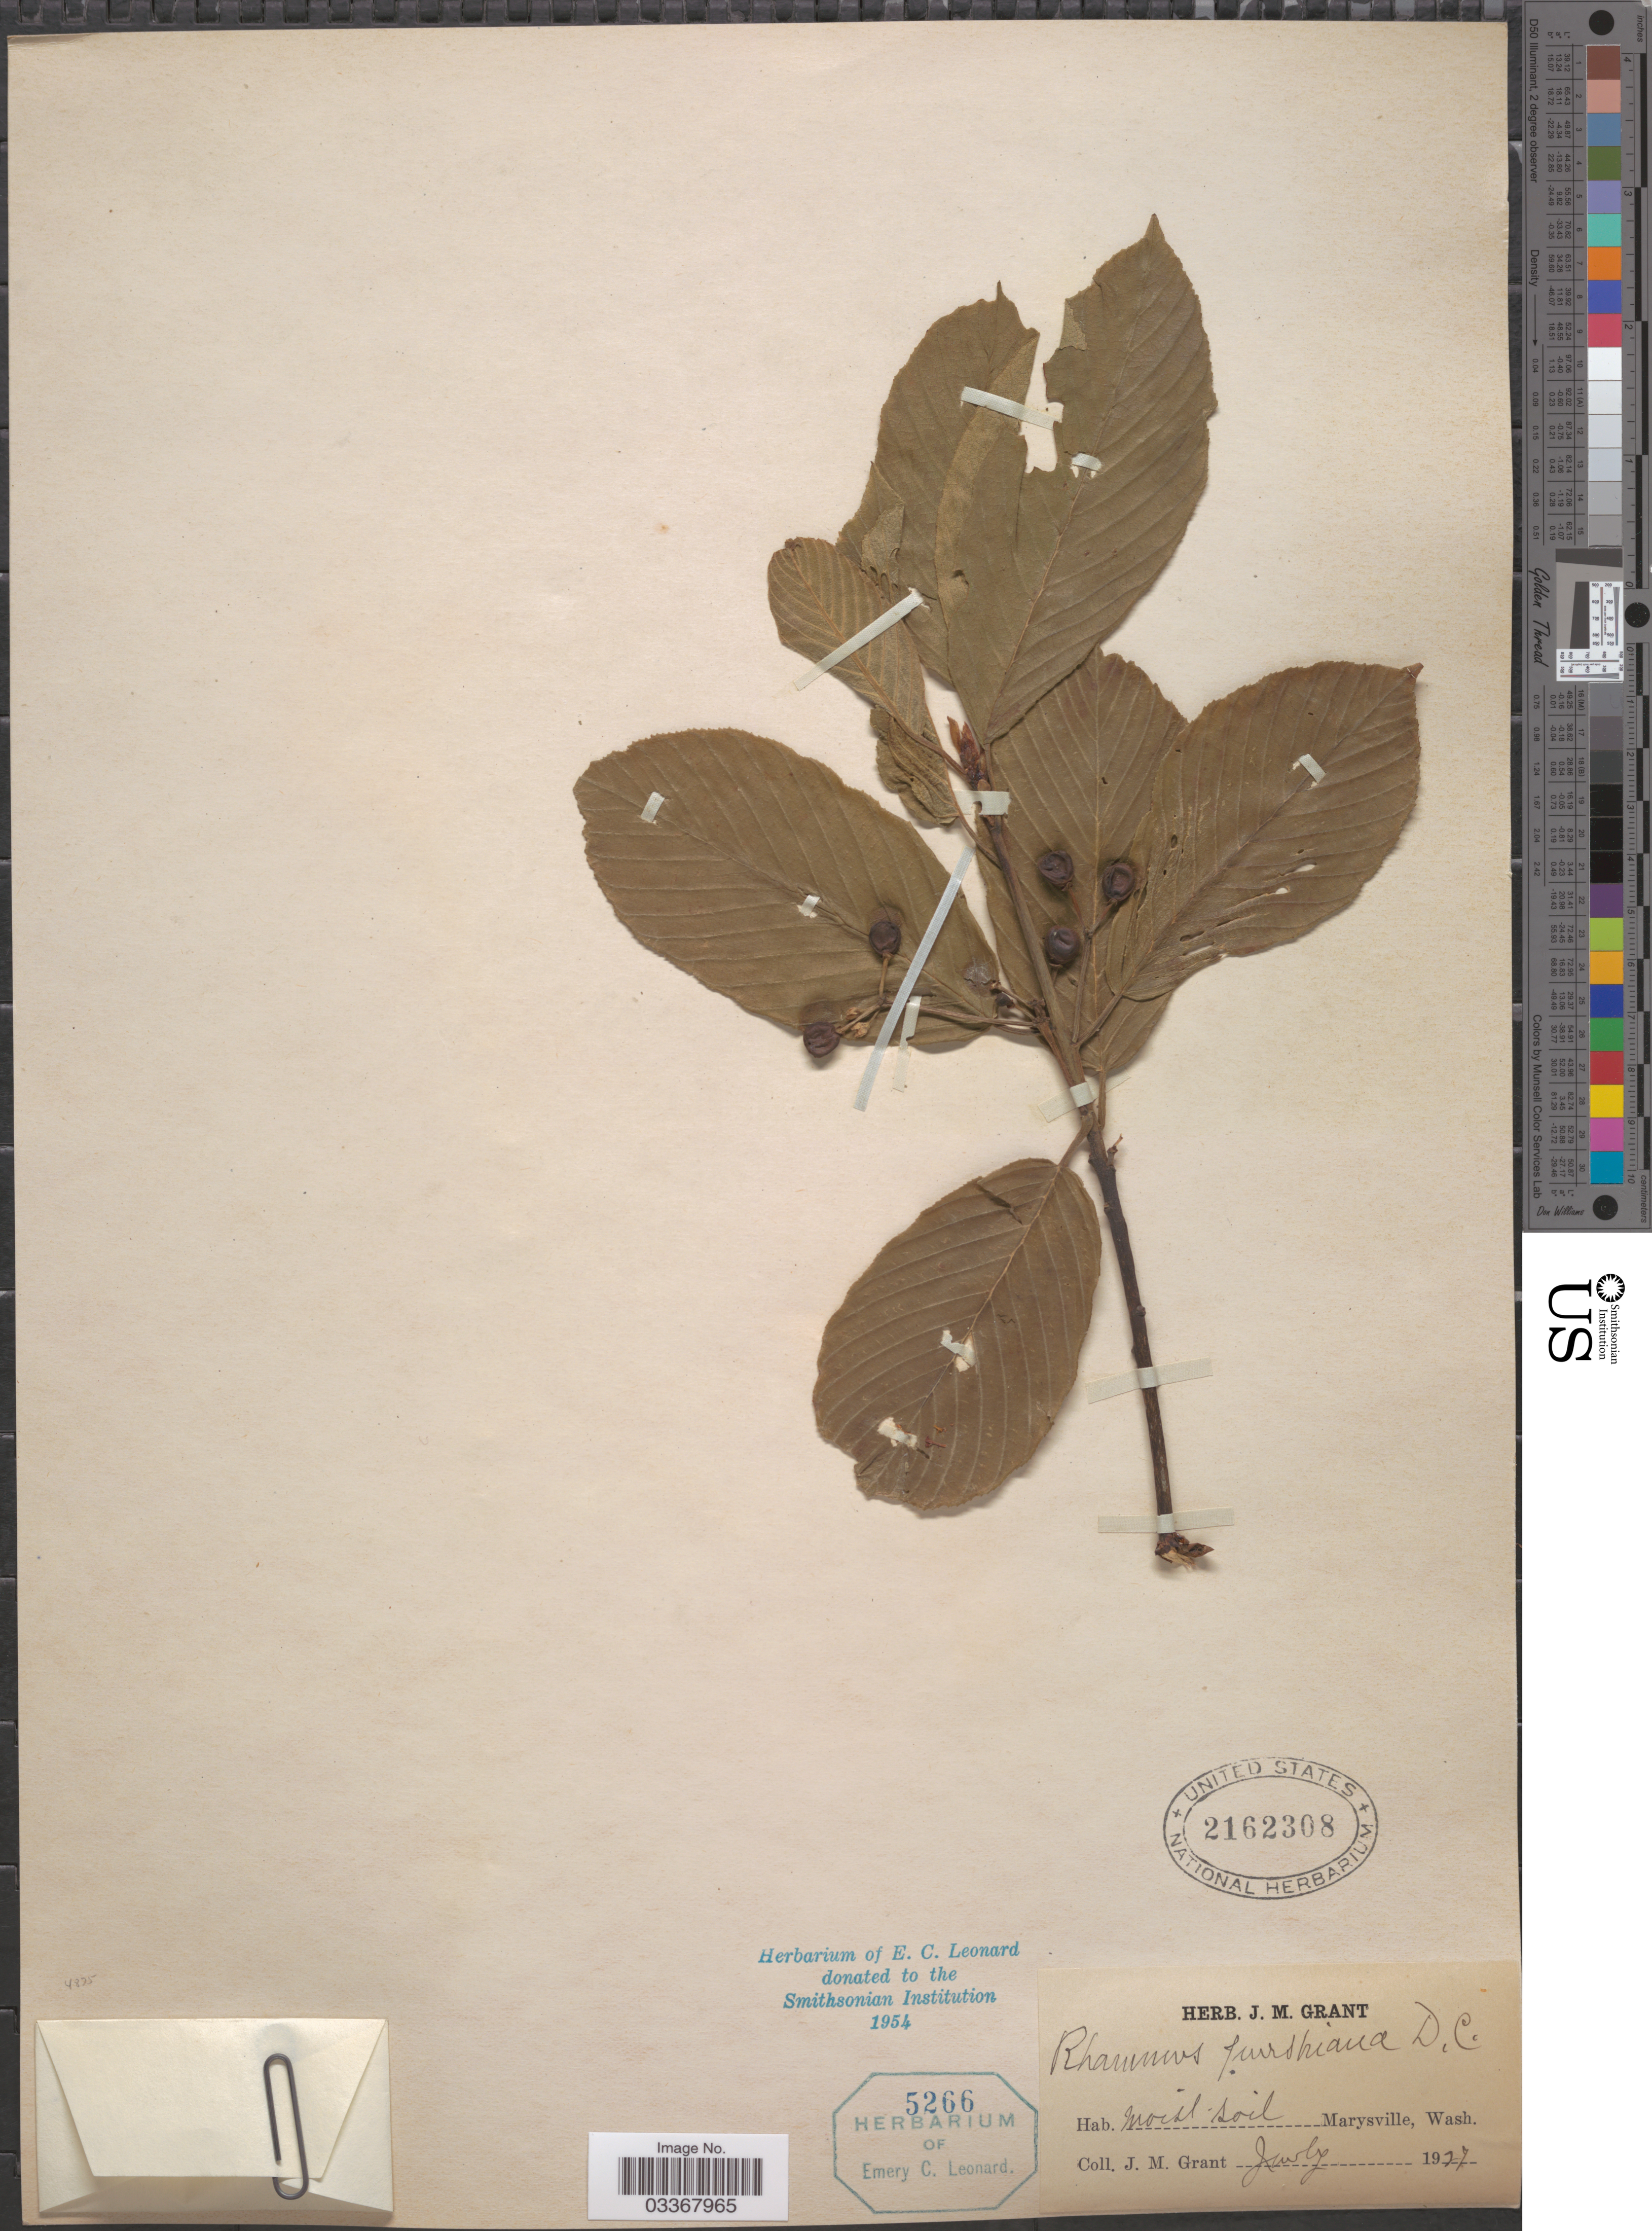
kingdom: Plantae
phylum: Tracheophyta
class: Magnoliopsida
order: Rosales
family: Rhamnaceae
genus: Frangula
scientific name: Frangula purshiana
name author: (DC.) A. Gray ex J.G. Cooper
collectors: J. M. Grant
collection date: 1977-07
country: United States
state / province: Washington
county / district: Snohomish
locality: Marysville.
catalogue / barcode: US 2162308